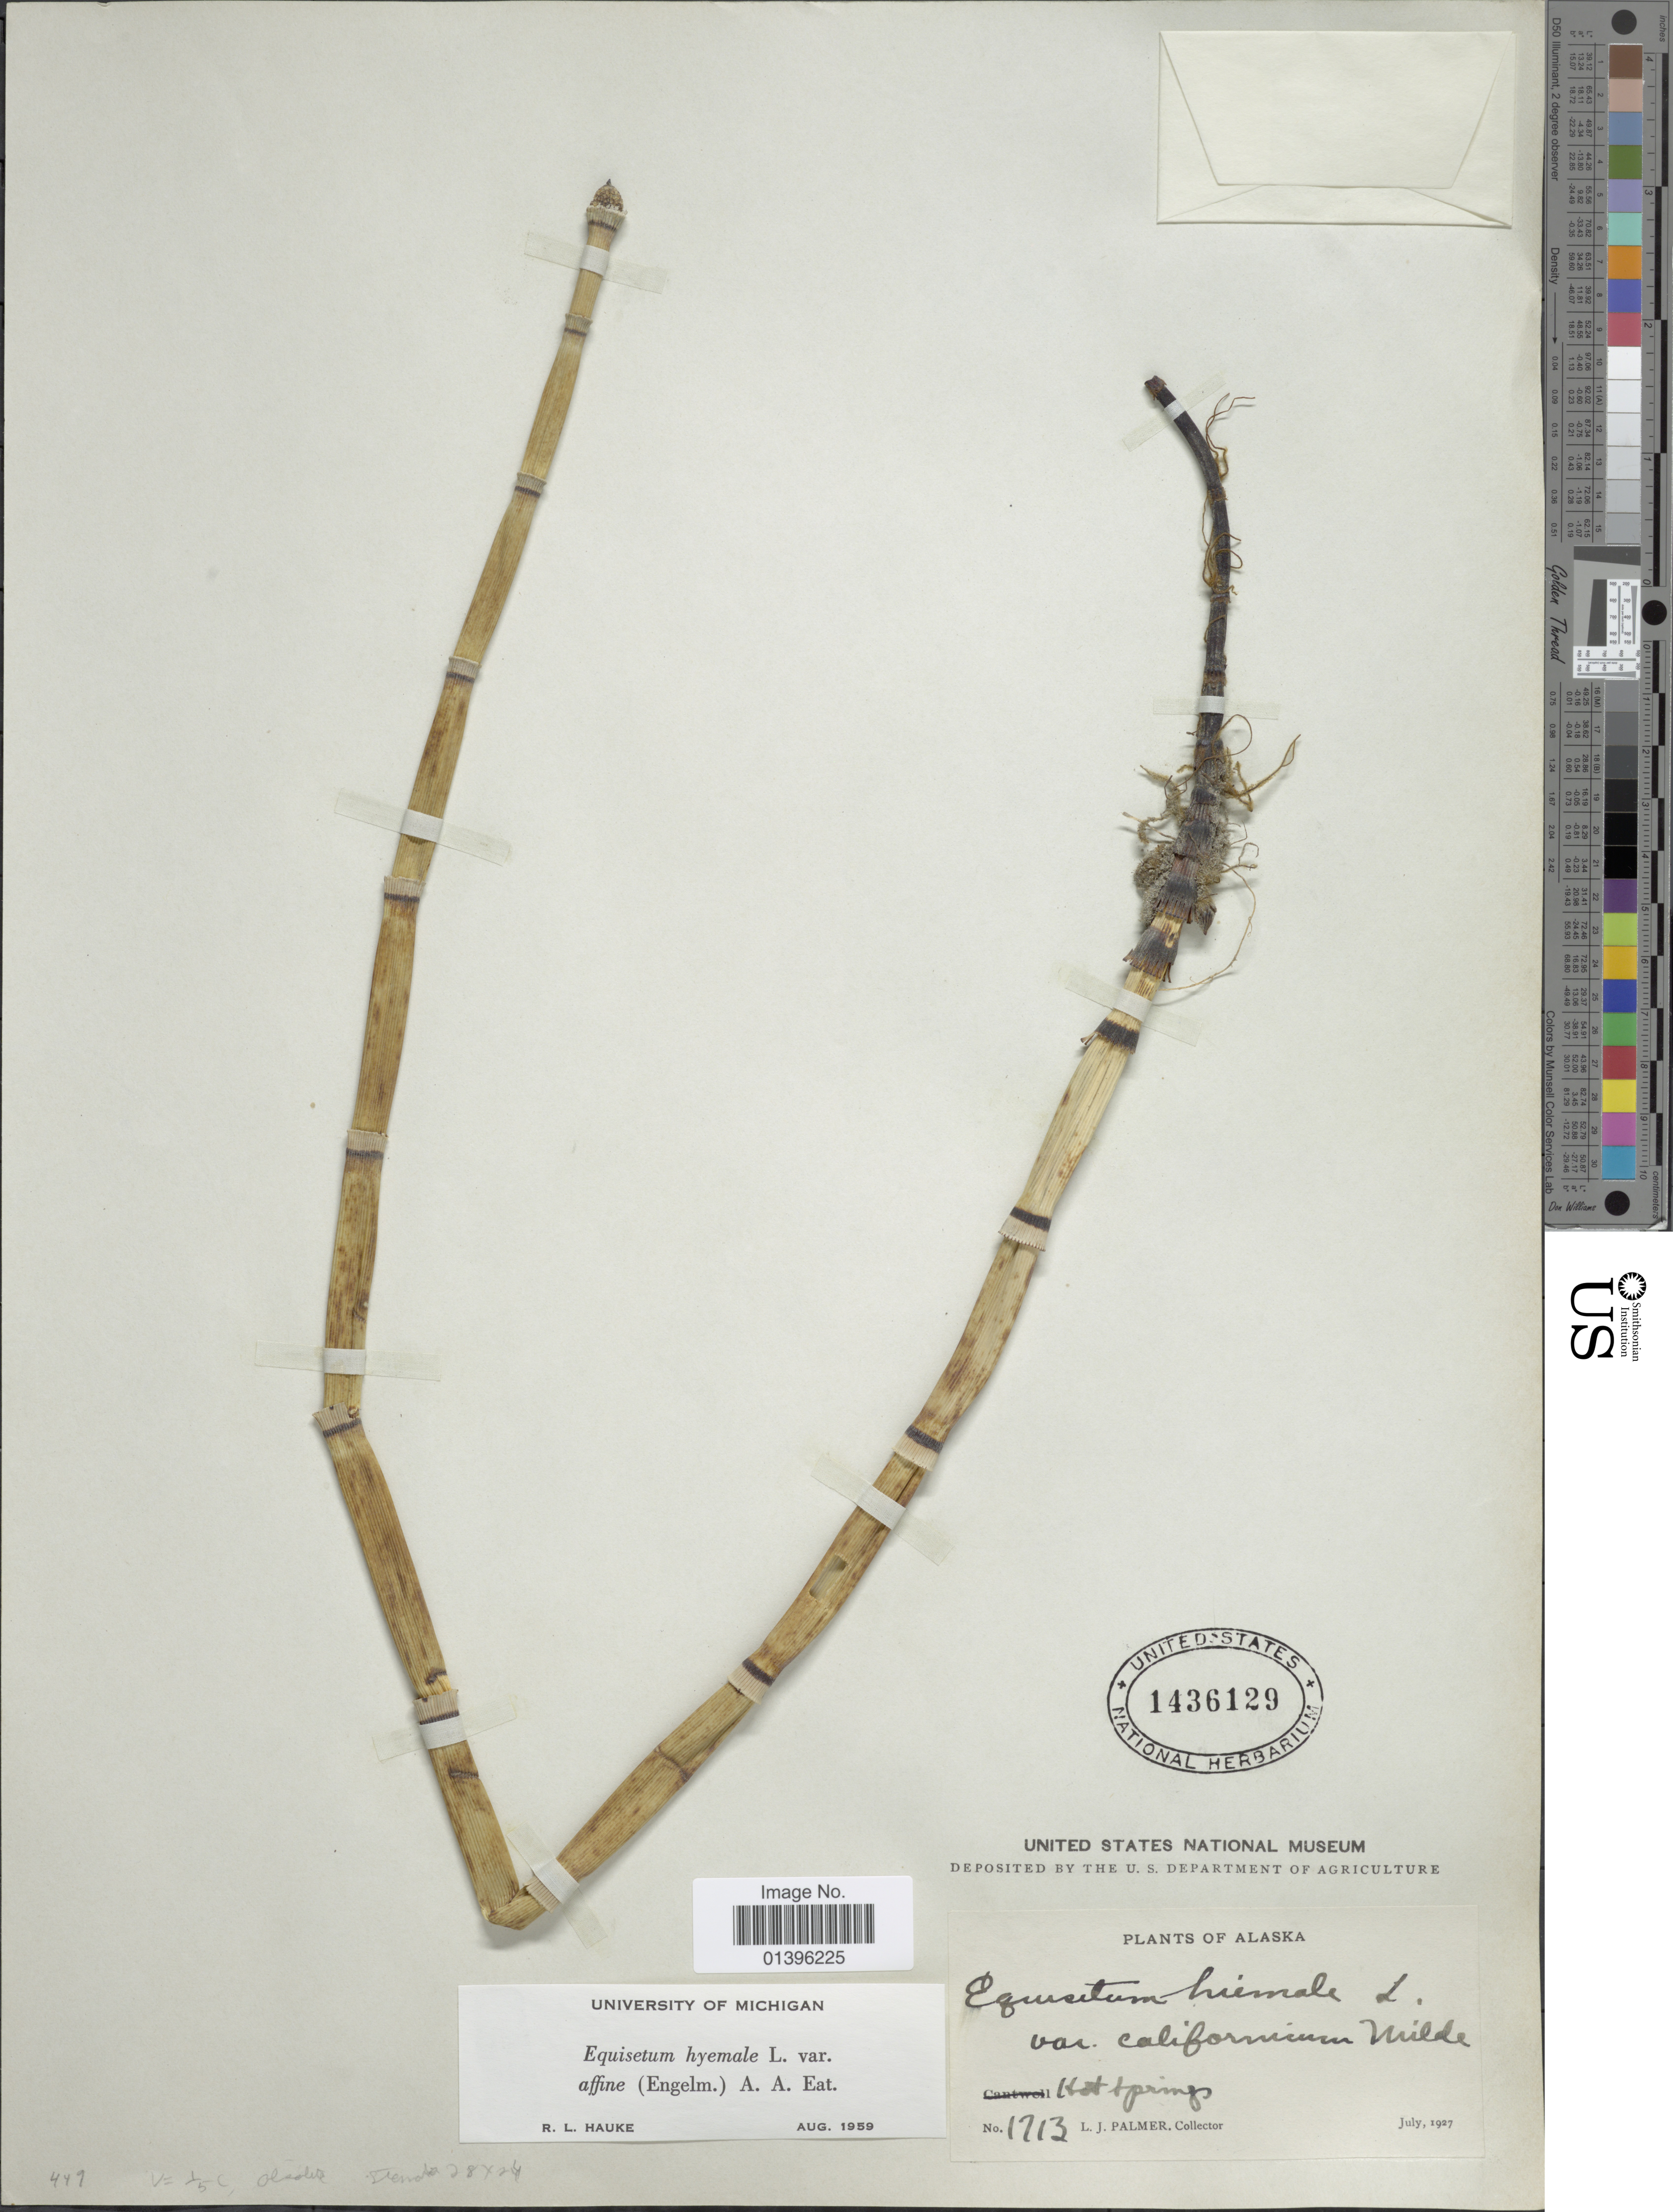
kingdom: Plantae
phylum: Tracheophyta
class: Polypodiopsida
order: Equisetales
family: Equisetaceae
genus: Equisetum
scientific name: Equisetum hyemale var. affine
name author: (Engelm.) A.A. Eaton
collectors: L. J. Palmer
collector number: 1713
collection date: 1927-07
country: United States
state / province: Alaska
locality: Hot Springs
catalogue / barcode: US 1436129